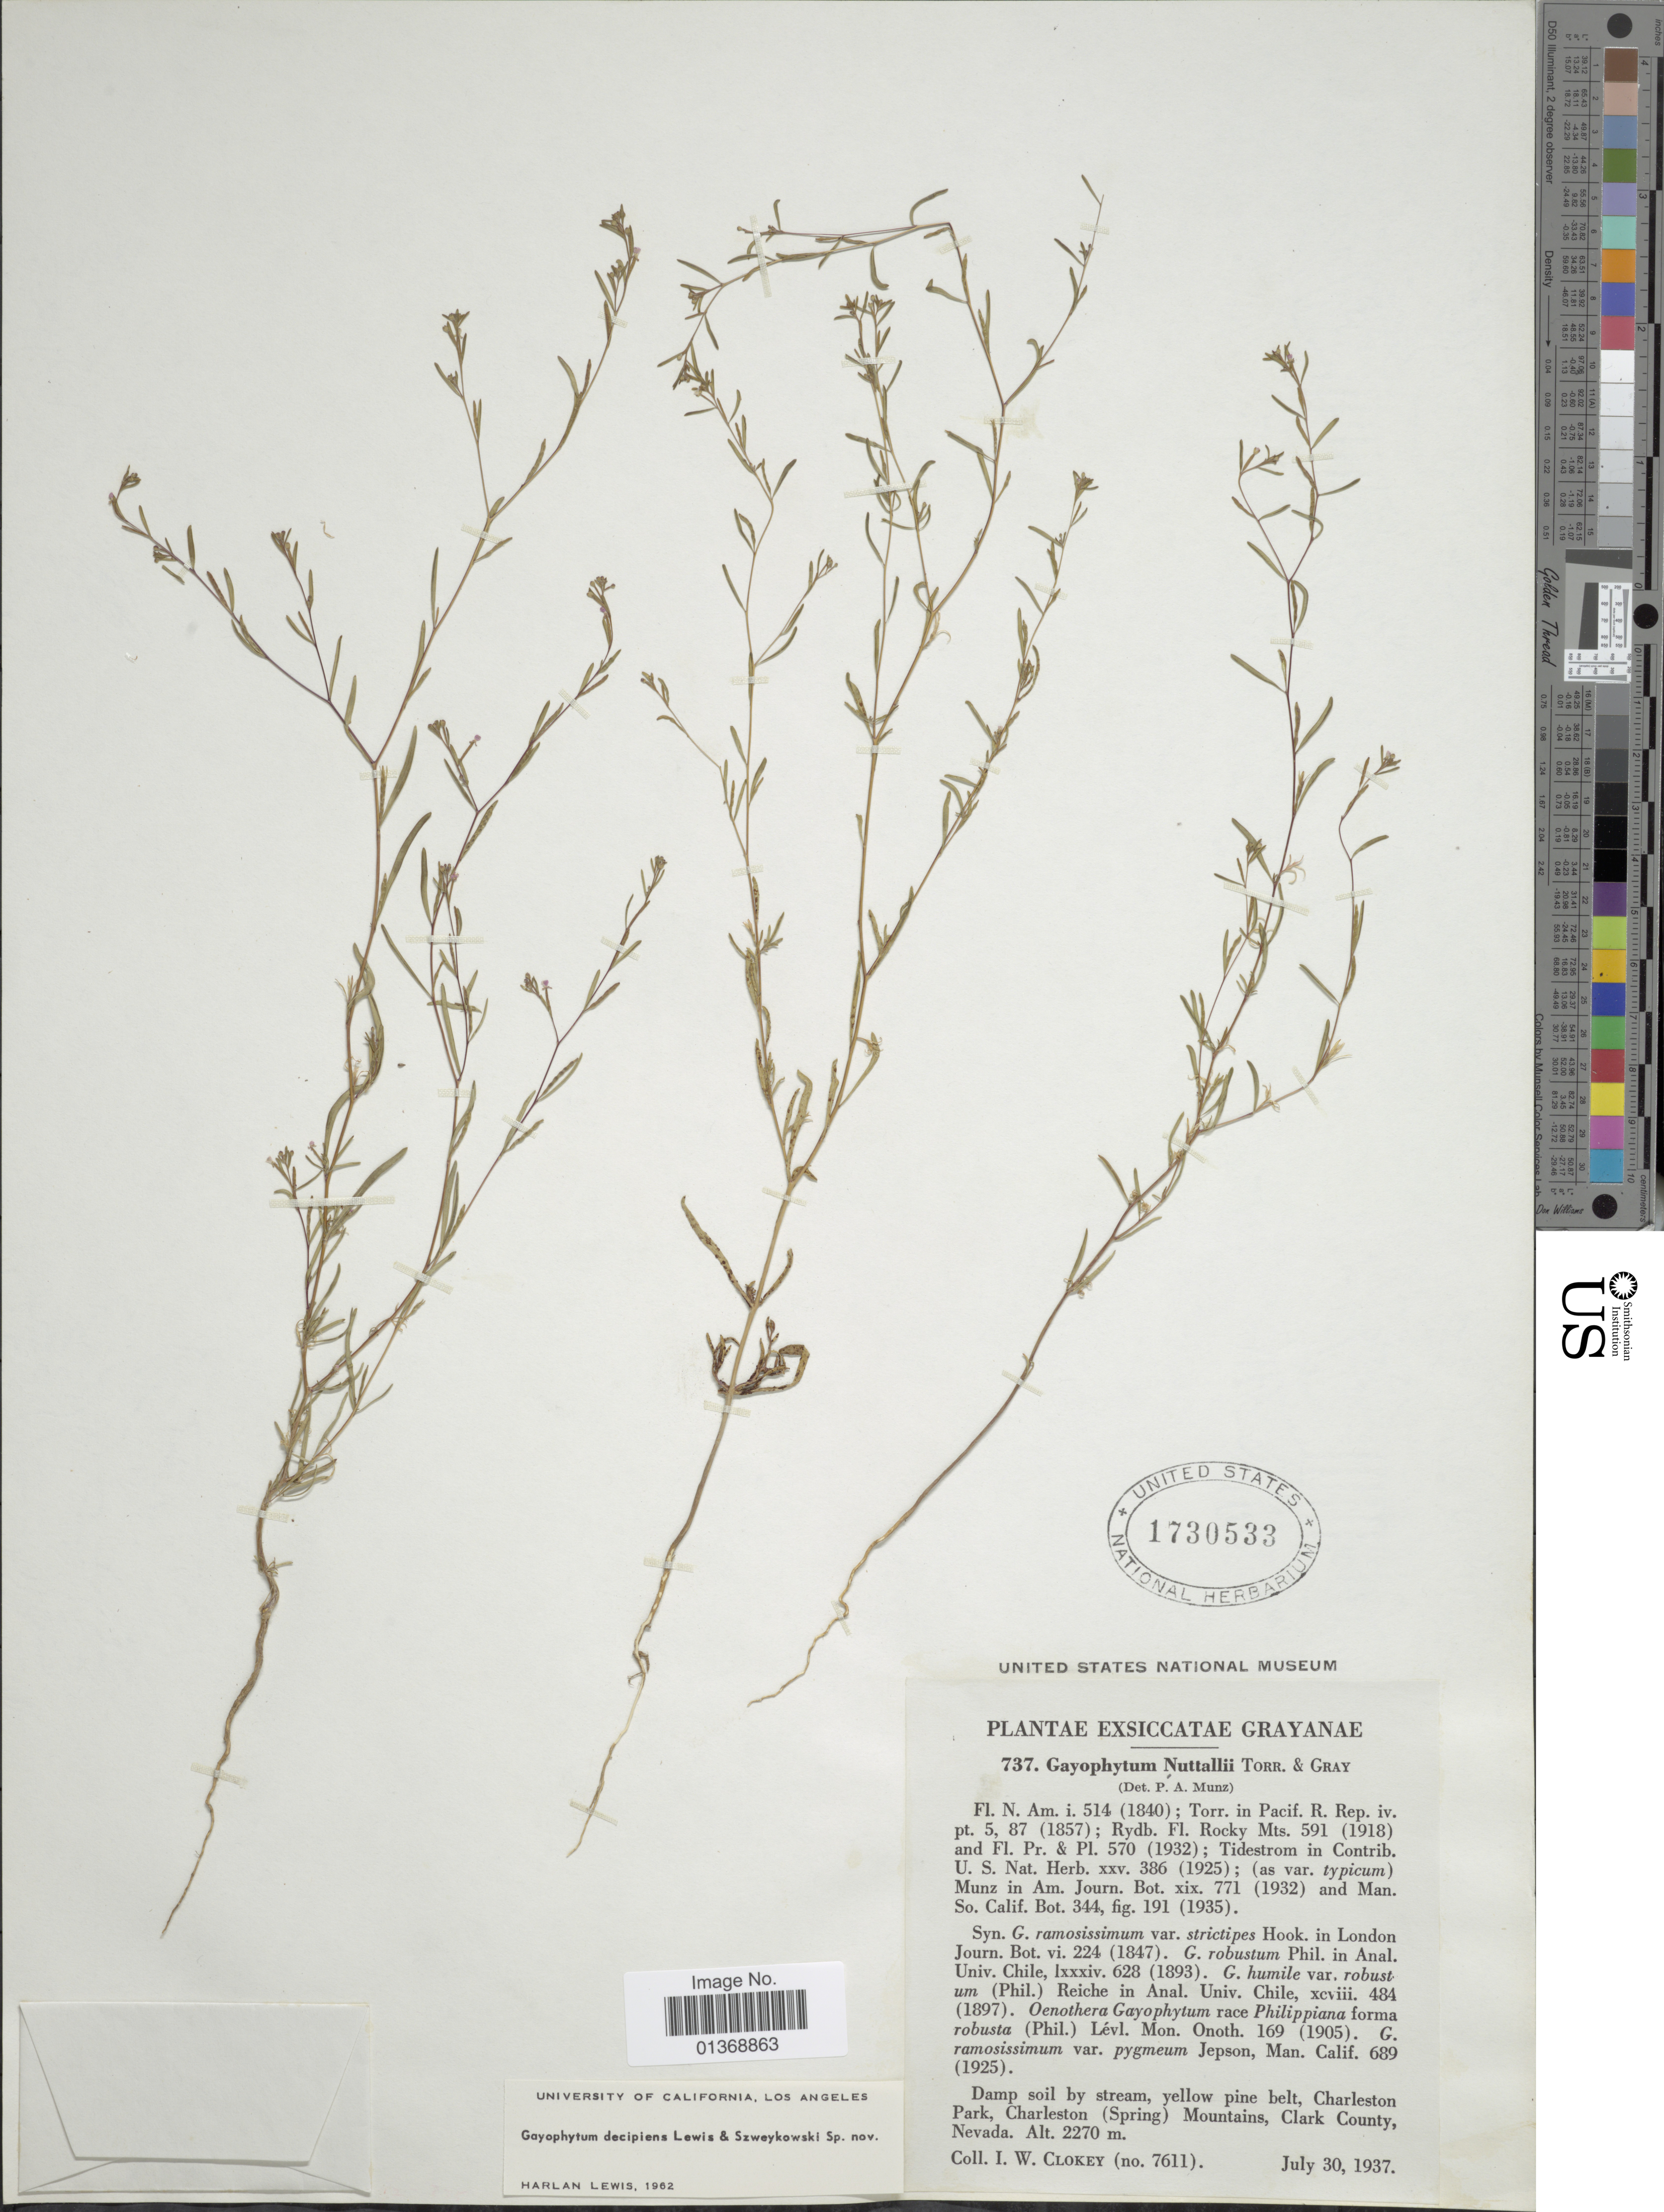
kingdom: Plantae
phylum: Tracheophyta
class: Magnoliopsida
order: Myrtales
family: Onagraceae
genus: Gayophytum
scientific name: Gayophytum decipiens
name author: F. H. Lewis & Szweyk.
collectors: I. W. Clokey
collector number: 7611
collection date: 1937-07-30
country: United States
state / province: Nevada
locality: Damp soil by stream, yellow pine belt, Charleston Park, Charleston (Spring) Mountains, Clark County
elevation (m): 2270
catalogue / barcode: US 1730533